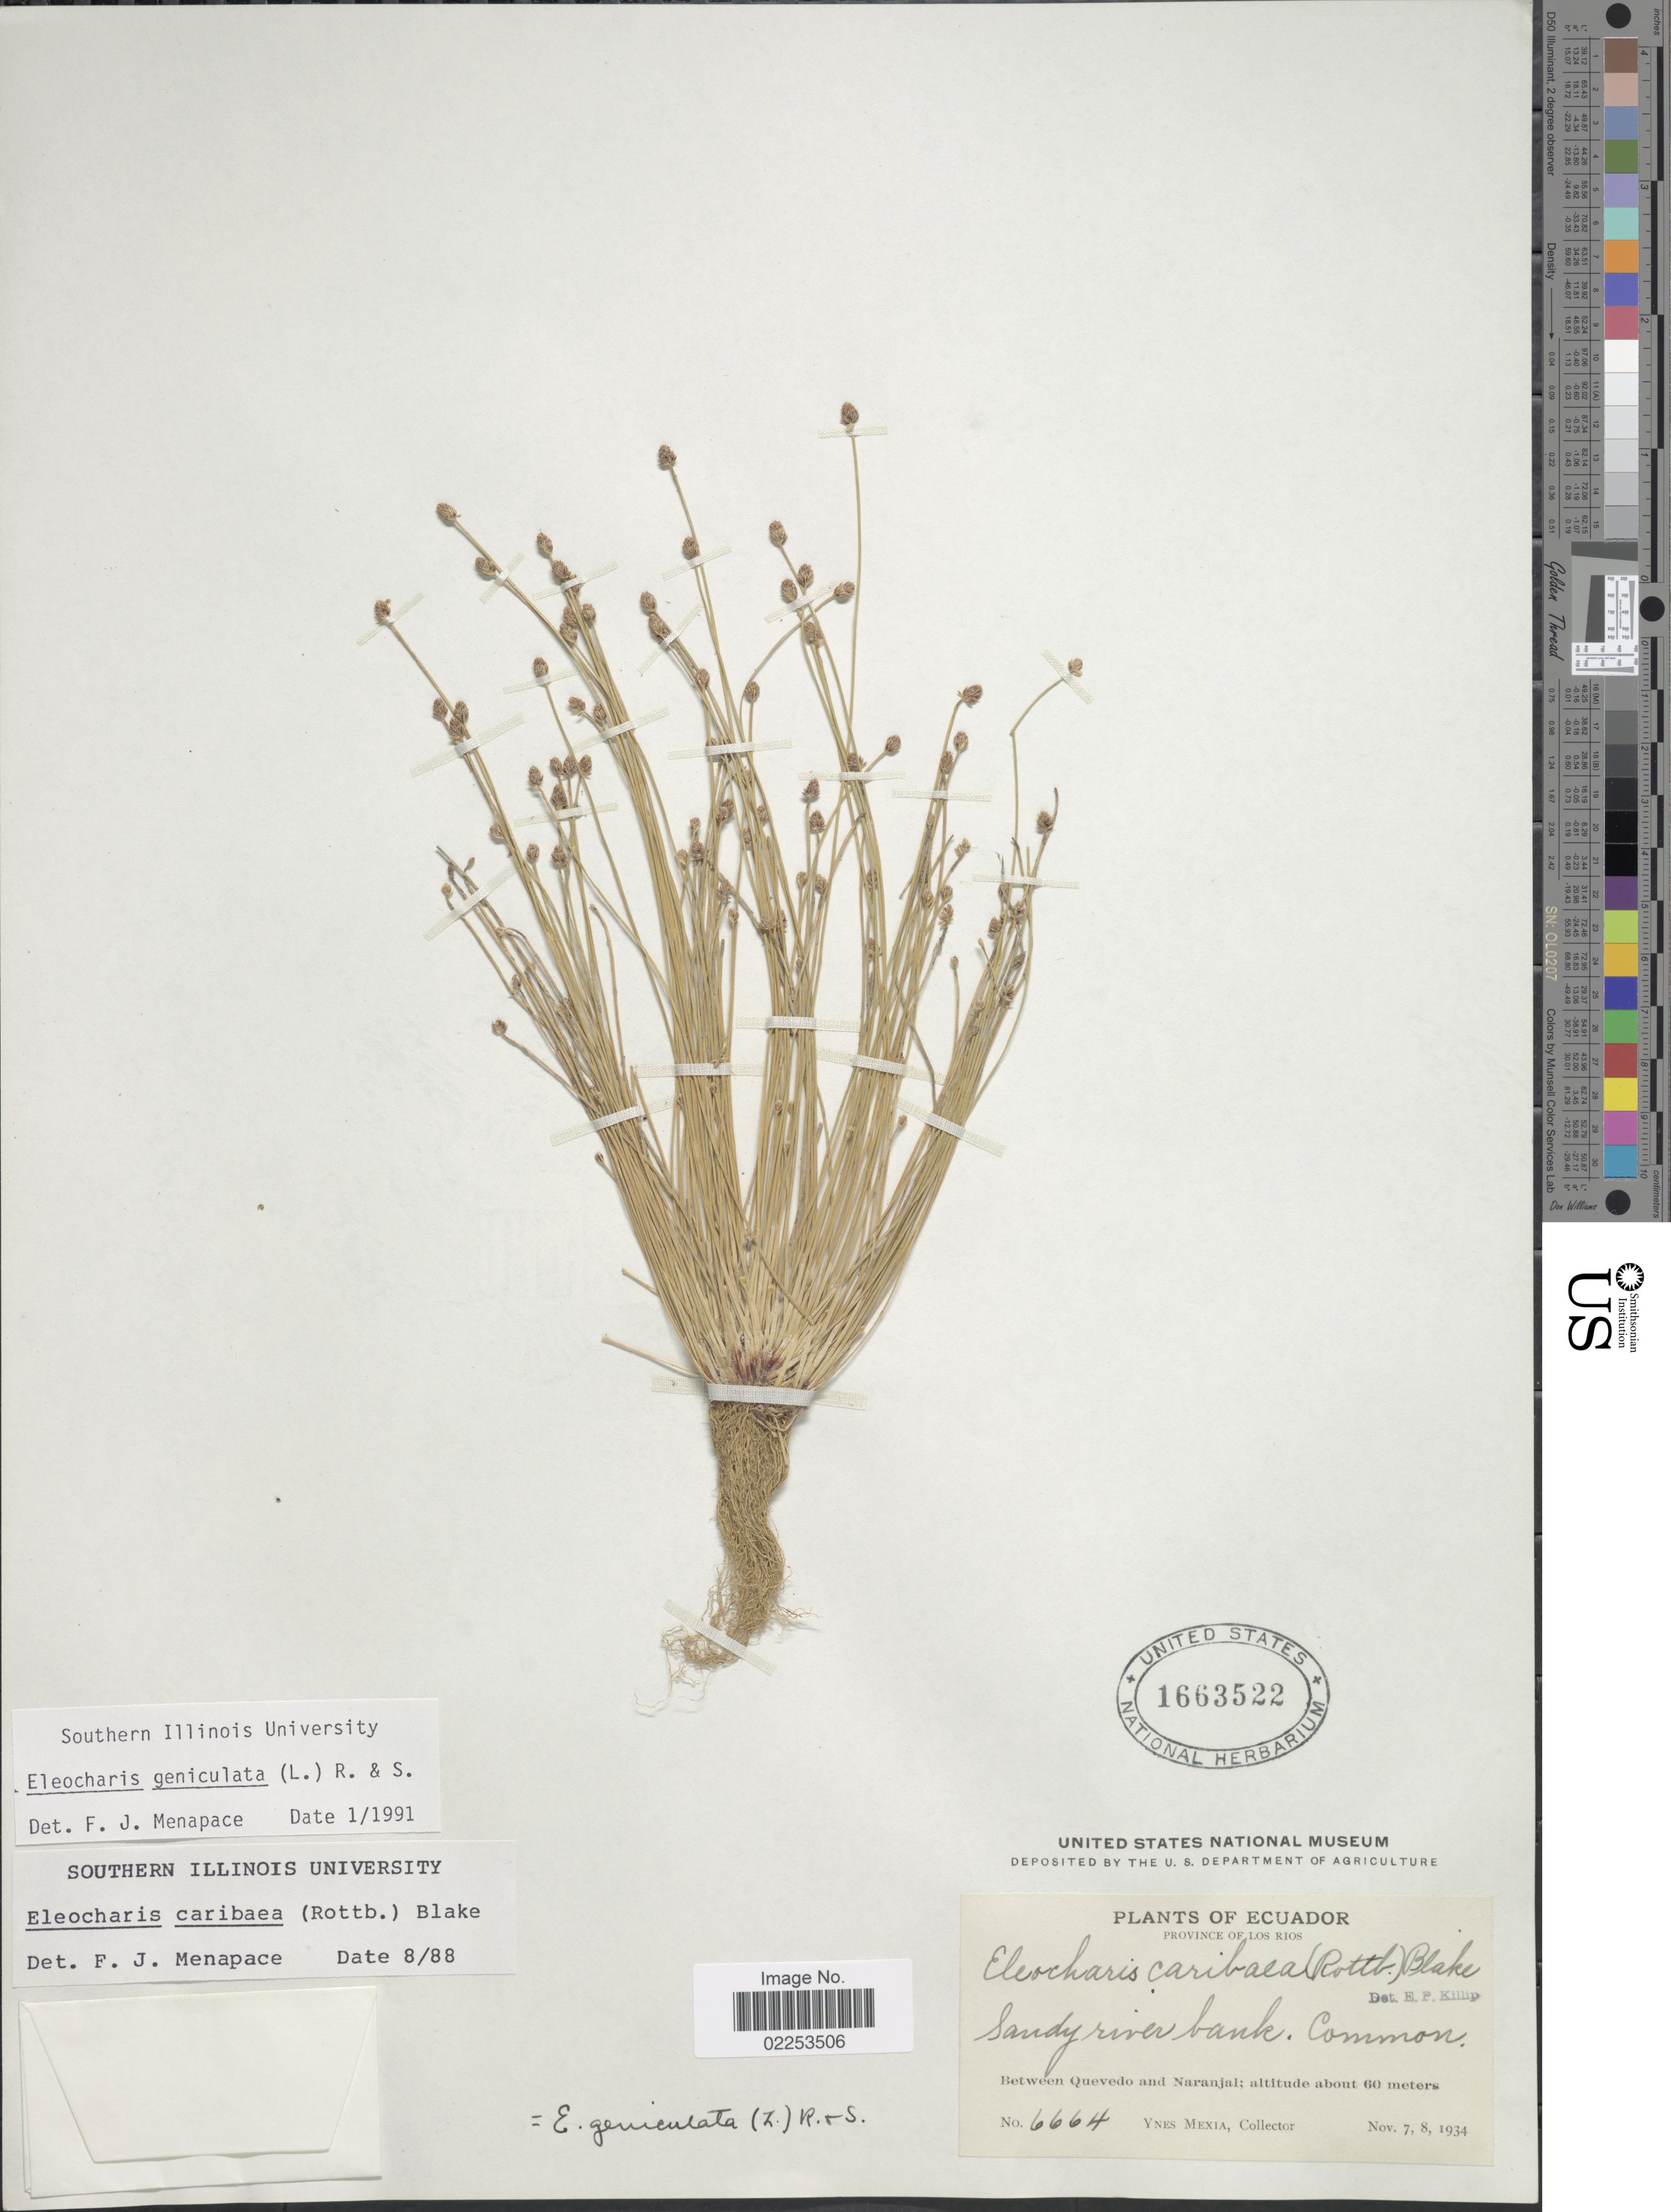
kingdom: Plantae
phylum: Tracheophyta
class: Liliopsida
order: Poales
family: Cyperaceae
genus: Eleocharis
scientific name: Eleocharis geniculata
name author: (L.) Roem. & Schult.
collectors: Y. Mexia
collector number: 6664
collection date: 1934-11-07/1934-11-08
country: Ecuador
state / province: Los Ríos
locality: Between Quevedo and Naranjal.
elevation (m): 60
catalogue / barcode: US 1663522